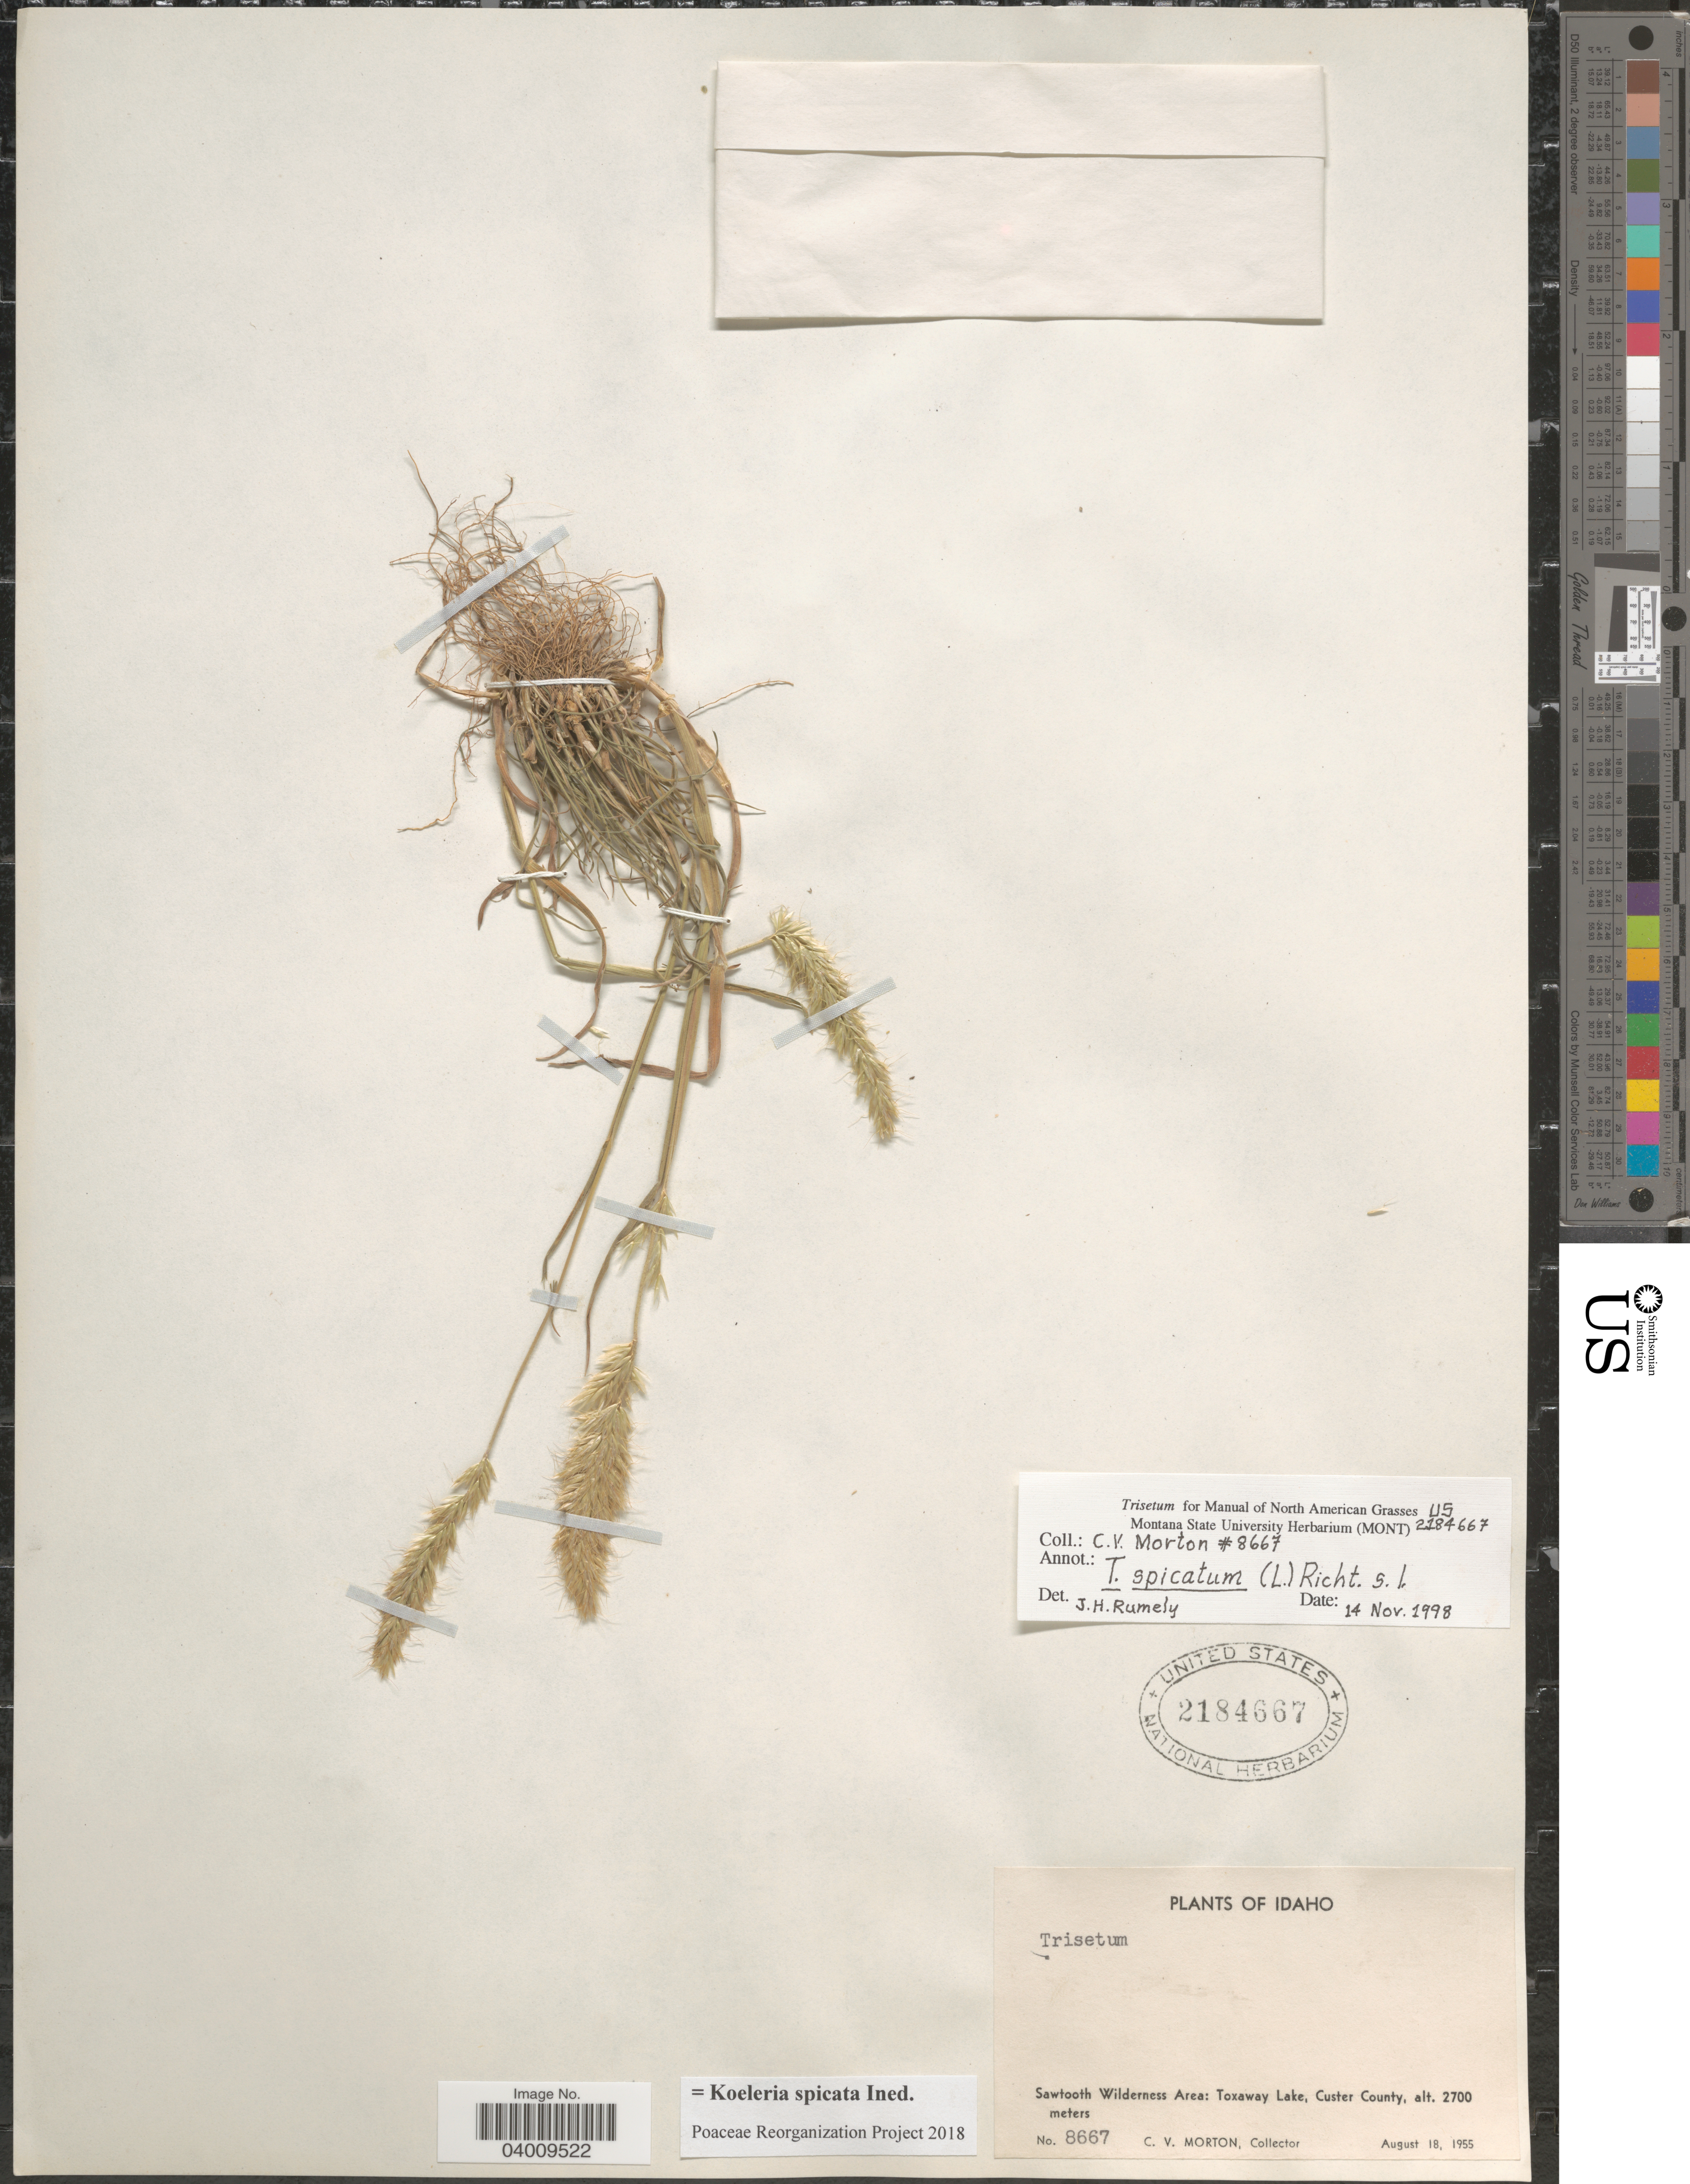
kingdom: Plantae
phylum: Tracheophyta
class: Liliopsida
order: Poales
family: Poaceae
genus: Koeleria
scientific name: Koeleria spicata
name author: (L.) Barberá et al.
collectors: C. V. Morton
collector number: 8667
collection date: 1955-08-18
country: United States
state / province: Idaho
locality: Sawtooth Wilderness Area: Toxaway Lake, Custer County.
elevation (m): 2700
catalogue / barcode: US 2184667